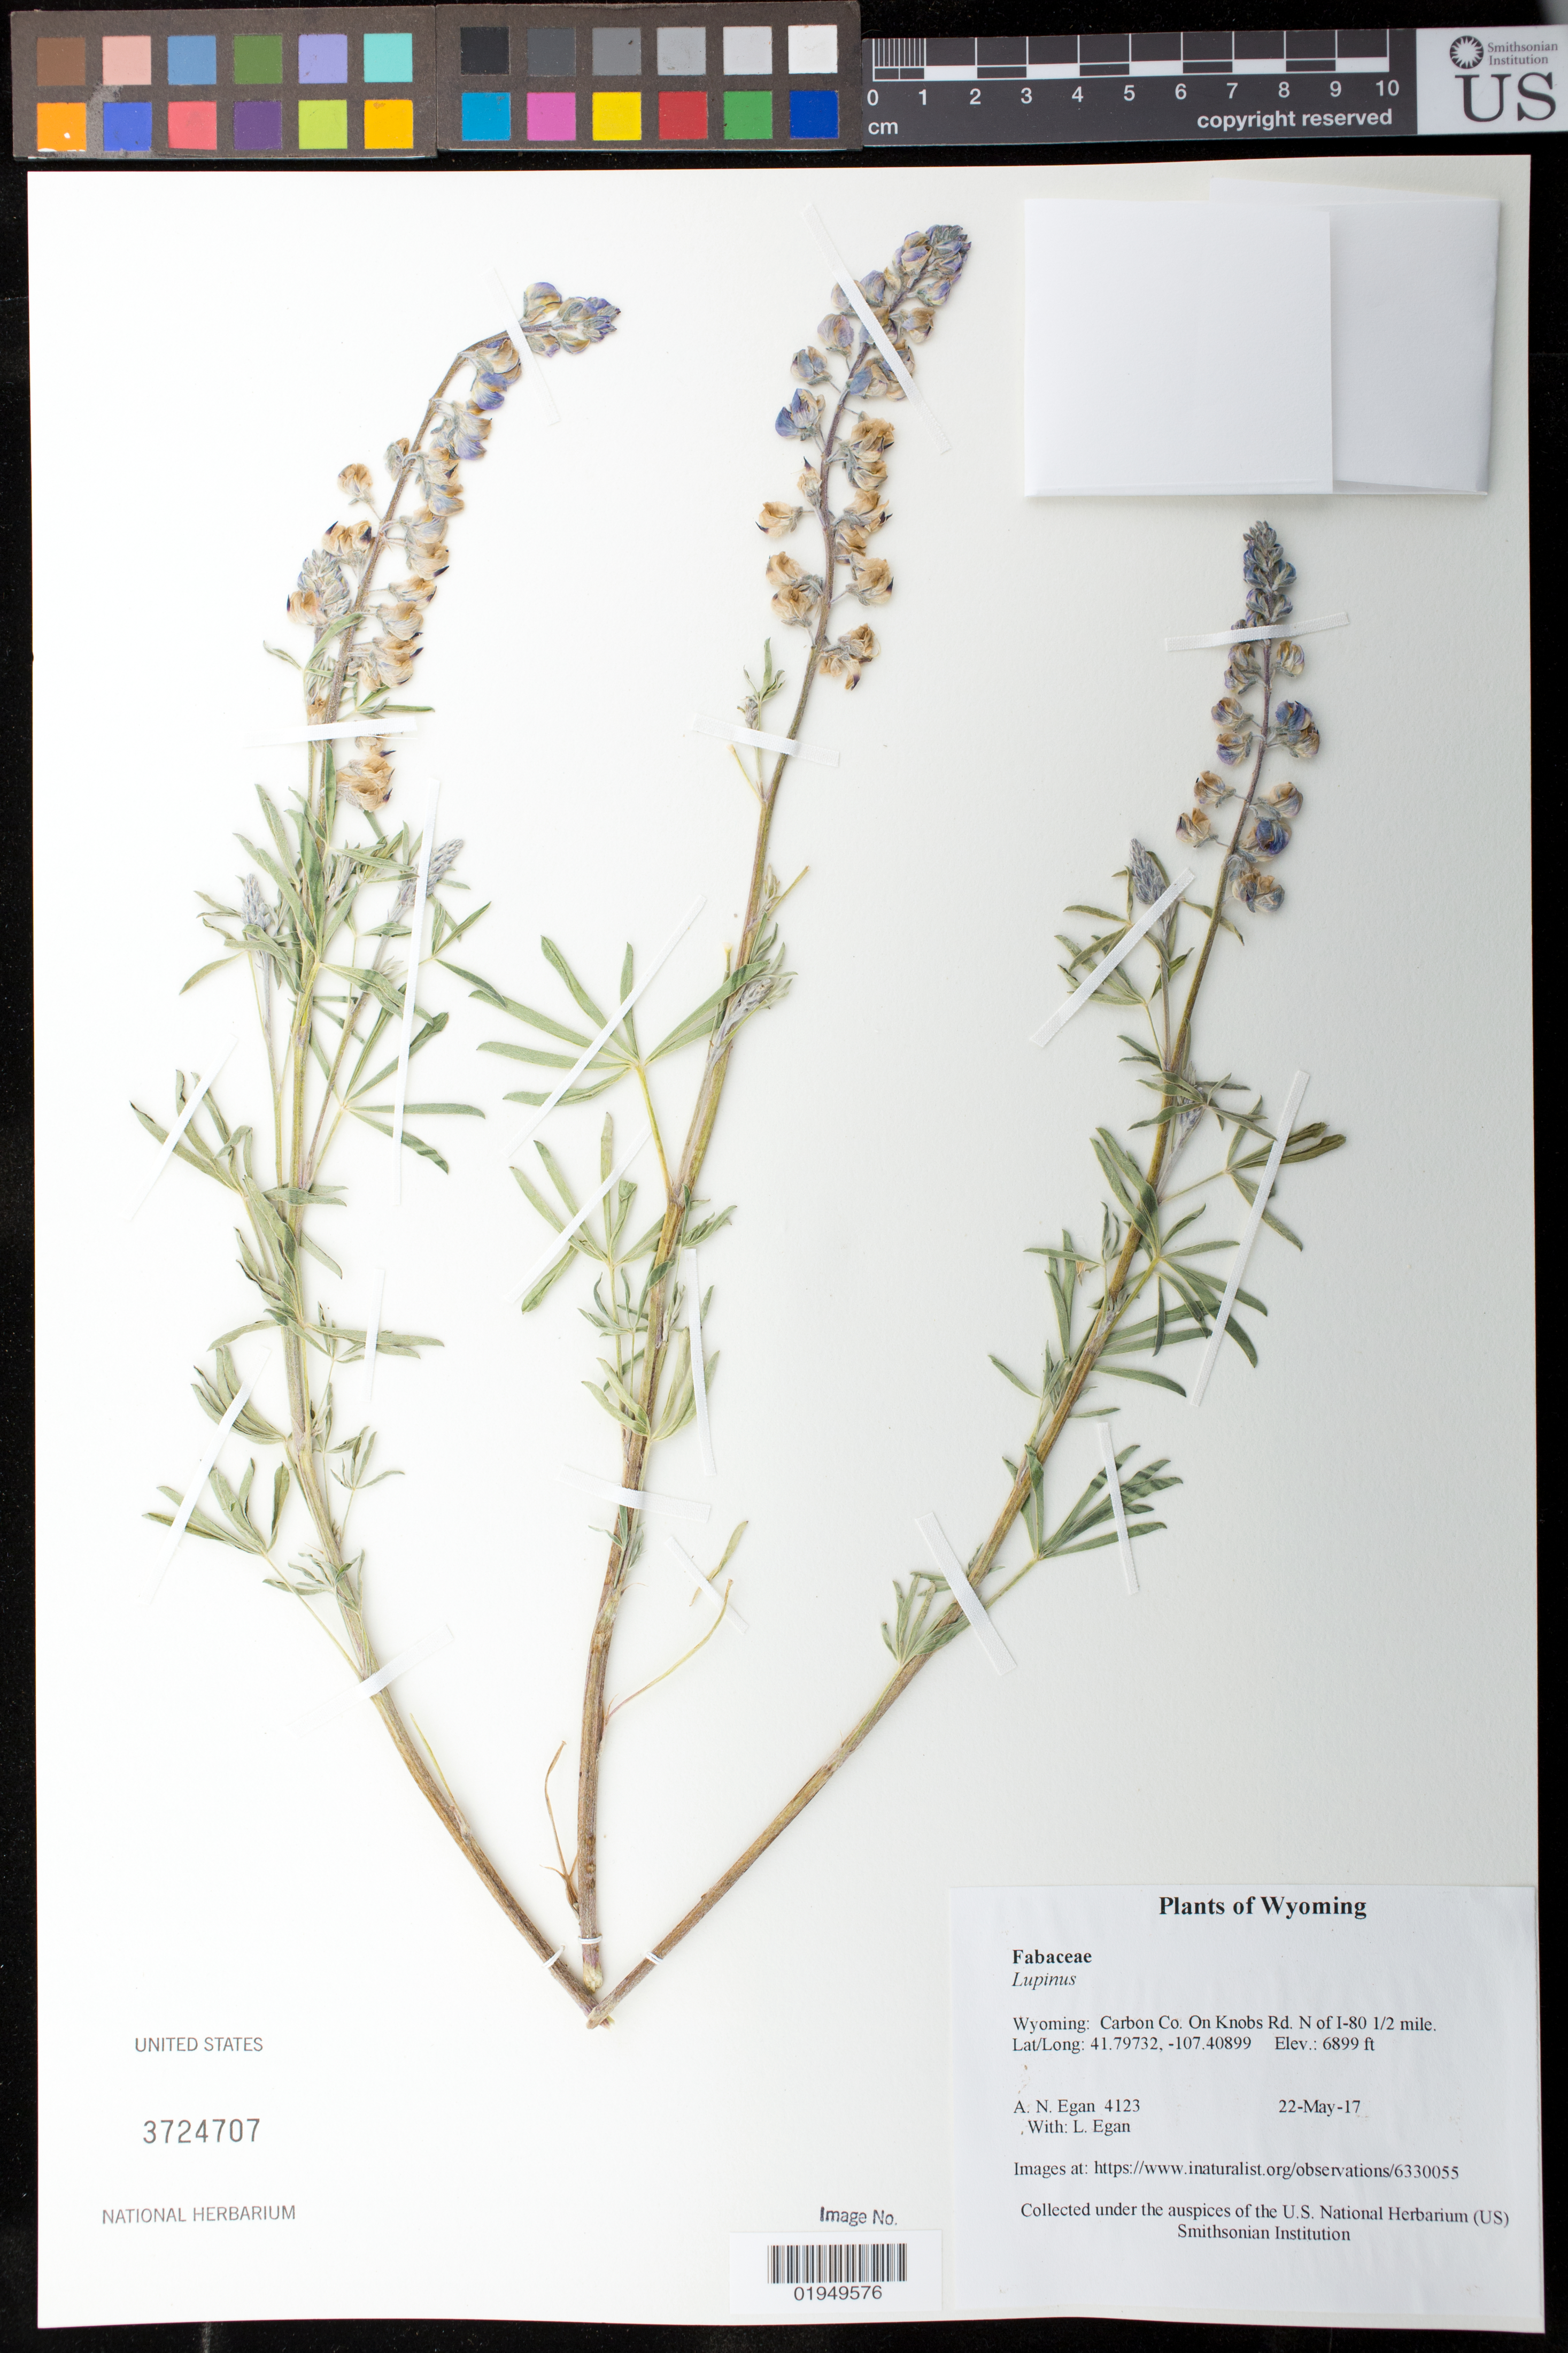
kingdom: Plantae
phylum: Tracheophyta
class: Magnoliopsida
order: Fabales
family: Fabaceae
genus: Lupinus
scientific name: Lupinus sp.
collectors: A. N. Egan & L. Egan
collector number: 4123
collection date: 2017-05-22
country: United States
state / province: Wyoming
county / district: Carbon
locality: On Knobs Rd. N of I-80 1/2 mile.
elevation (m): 2103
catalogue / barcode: US 3724707